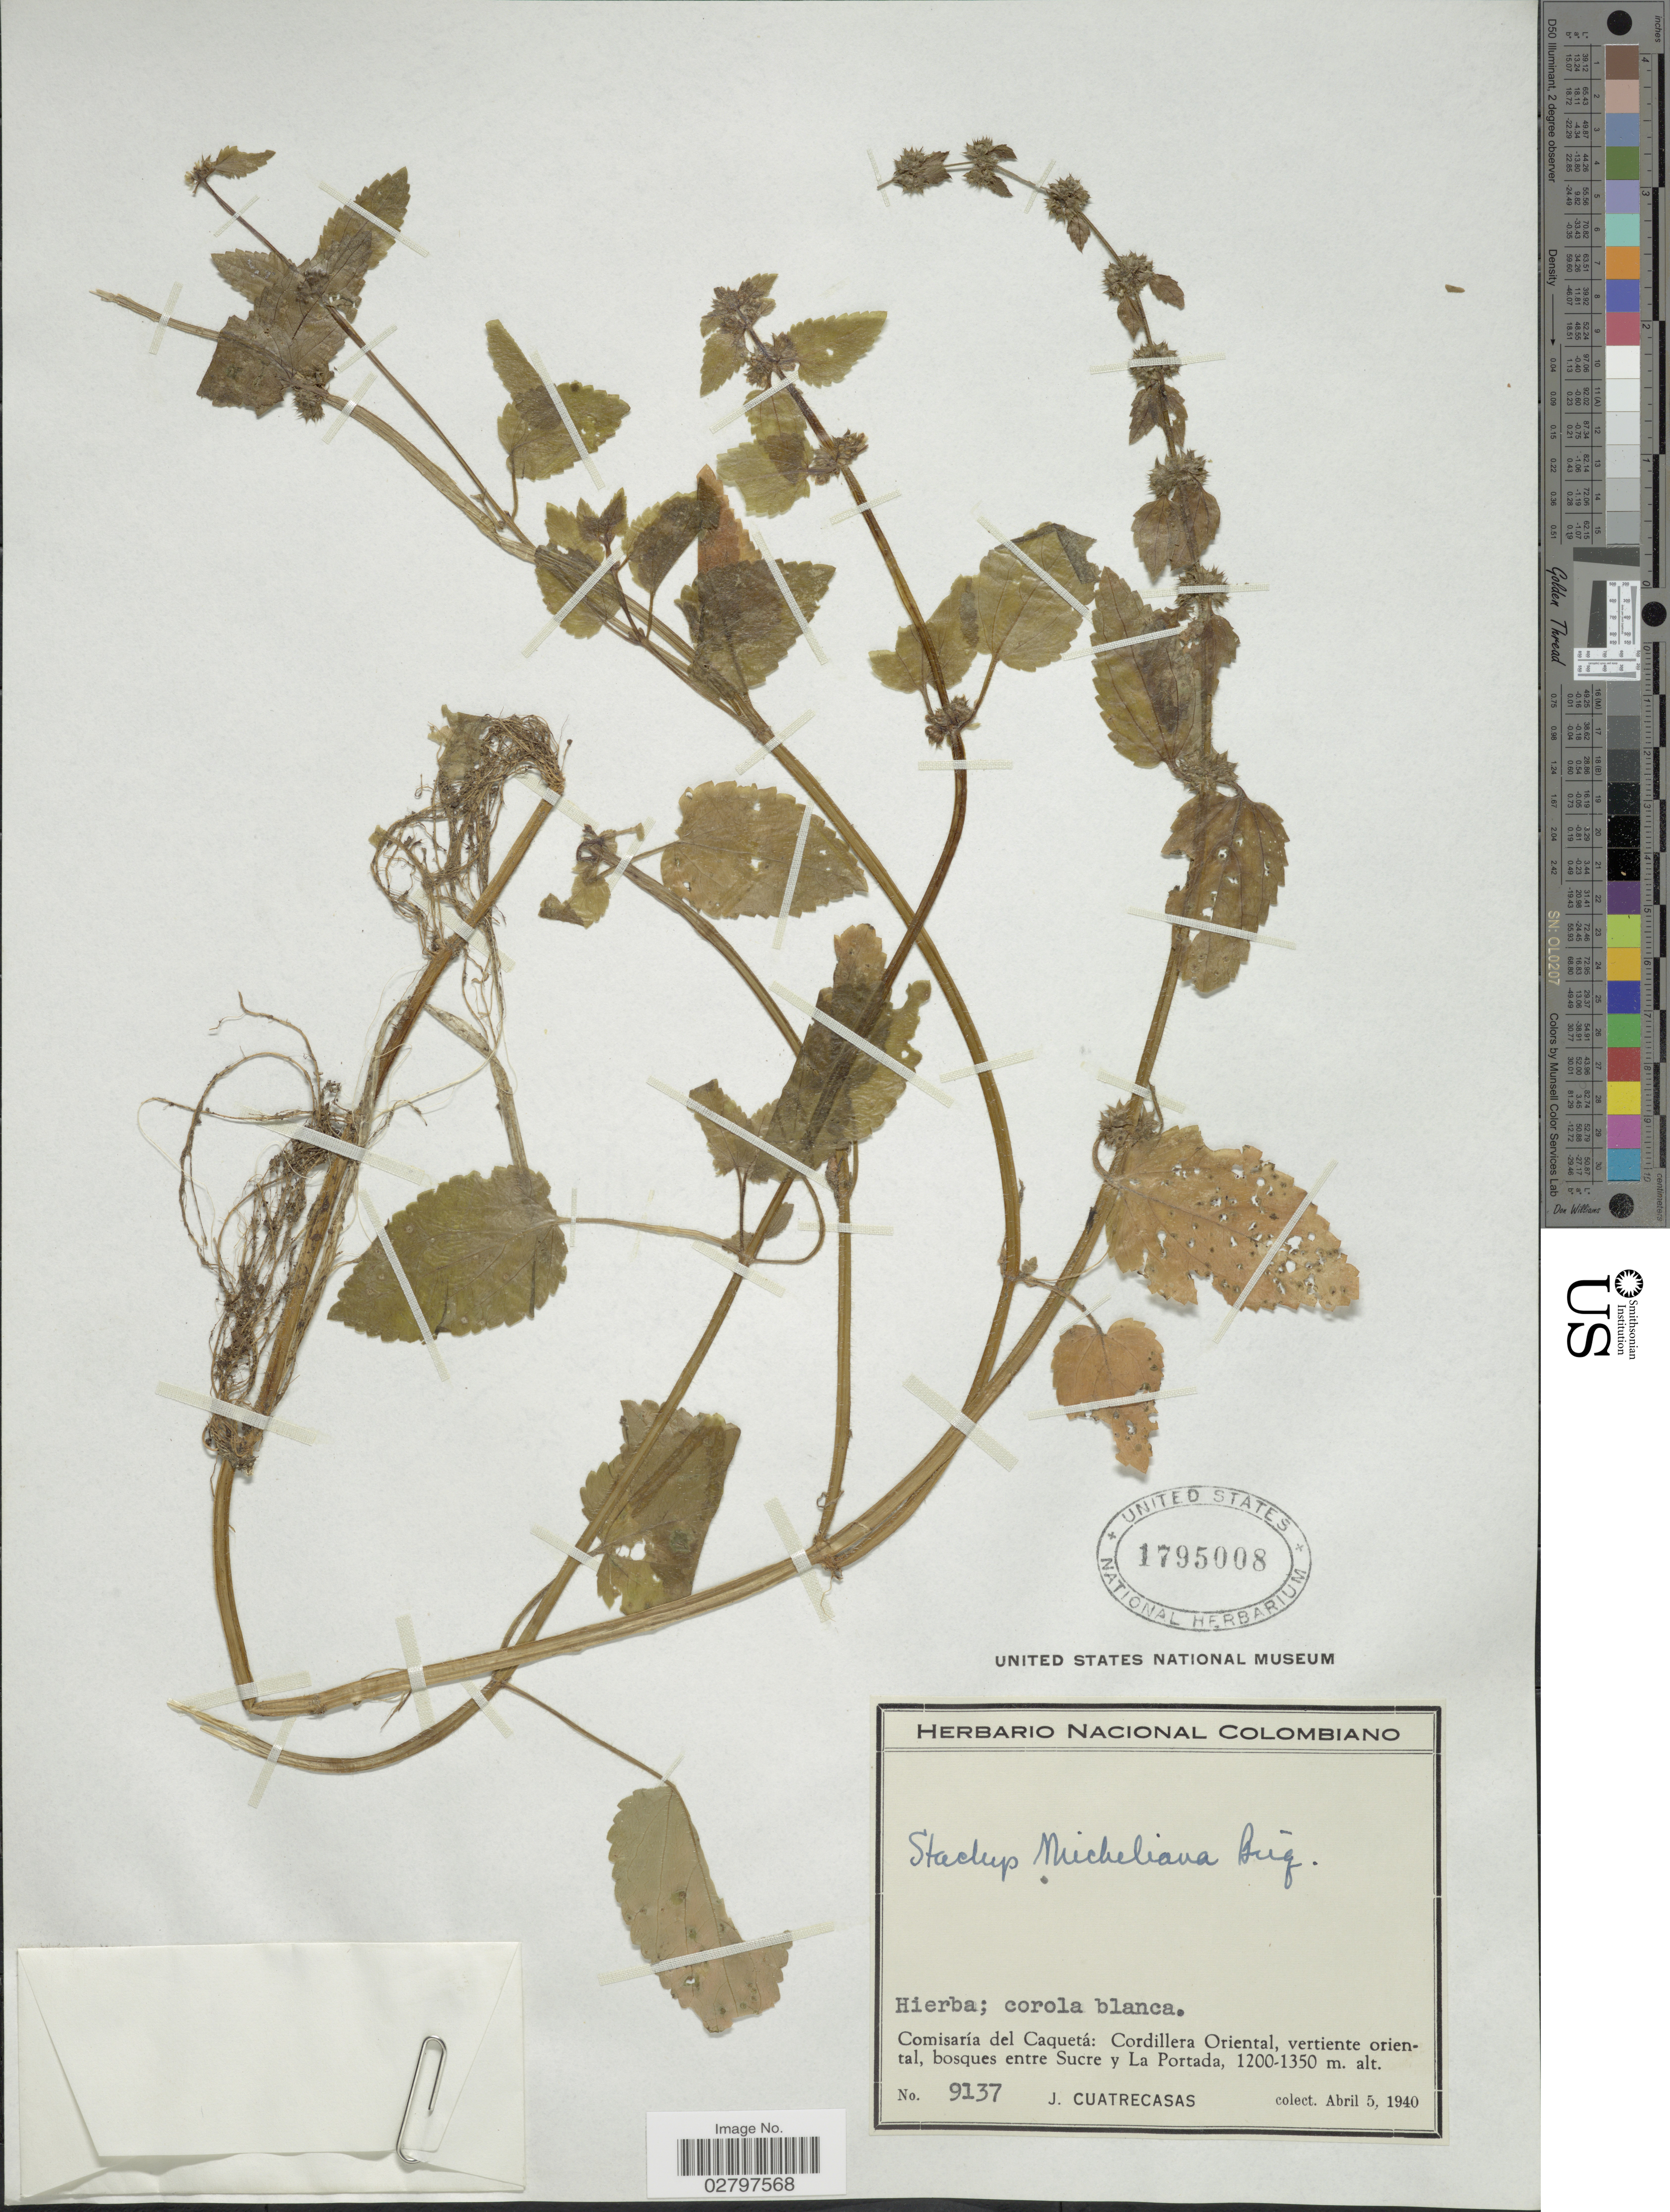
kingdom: Plantae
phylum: Tracheophyta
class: Magnoliopsida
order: Lamiales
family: Lamiaceae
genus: Stachys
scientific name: Stachys micheliana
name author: Briq. ex Micheli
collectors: J. Cuatrecasas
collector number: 9137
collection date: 1940-04-05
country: Colombia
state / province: Caquetá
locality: Comisaría del Caquetá: Cordillera Oriental, vertiente oriental, bosques entre Sucre y La Portada.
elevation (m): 1200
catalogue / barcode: US 1795008